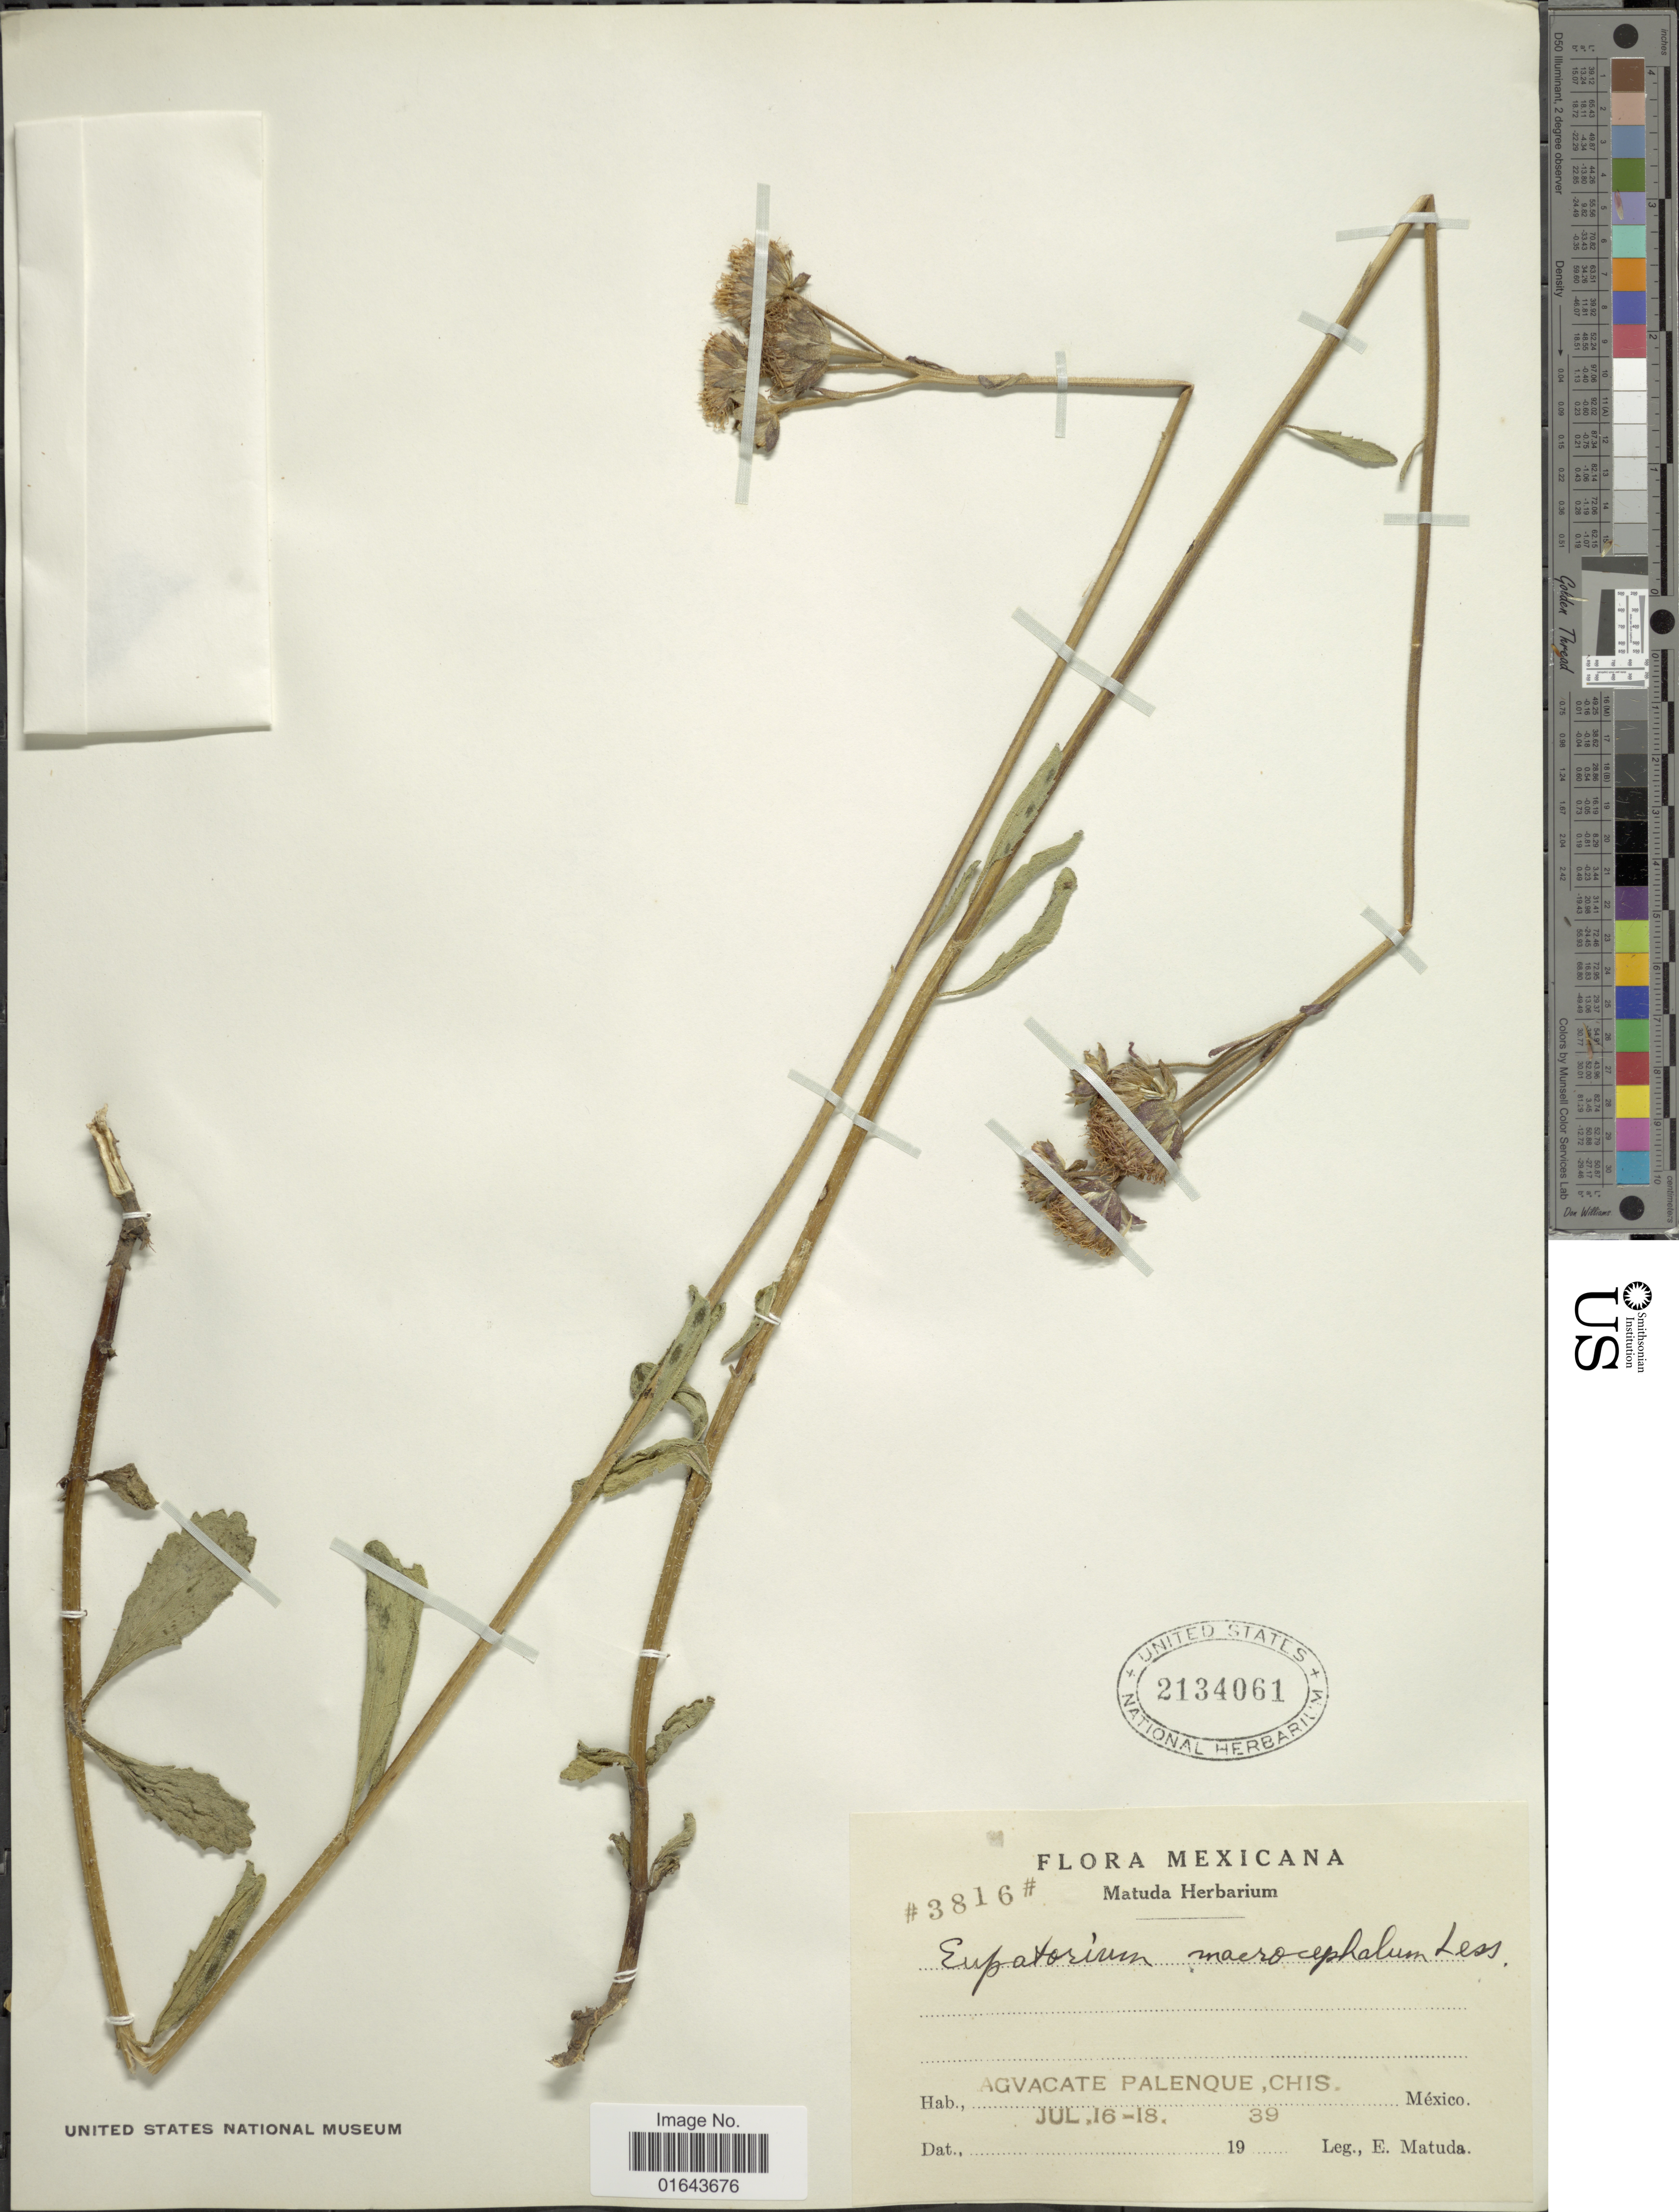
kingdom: Plantae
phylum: Tracheophyta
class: Magnoliopsida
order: Asterales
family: Asteraceae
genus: Campuloclinium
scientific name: Campuloclinium macrocephalum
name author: (Less.) DC.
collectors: E. Matuda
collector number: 3816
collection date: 1939-07-16/1939-07-18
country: Mexico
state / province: Chiapas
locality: Agvacate Palenque, Chis.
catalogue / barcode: US 2134061